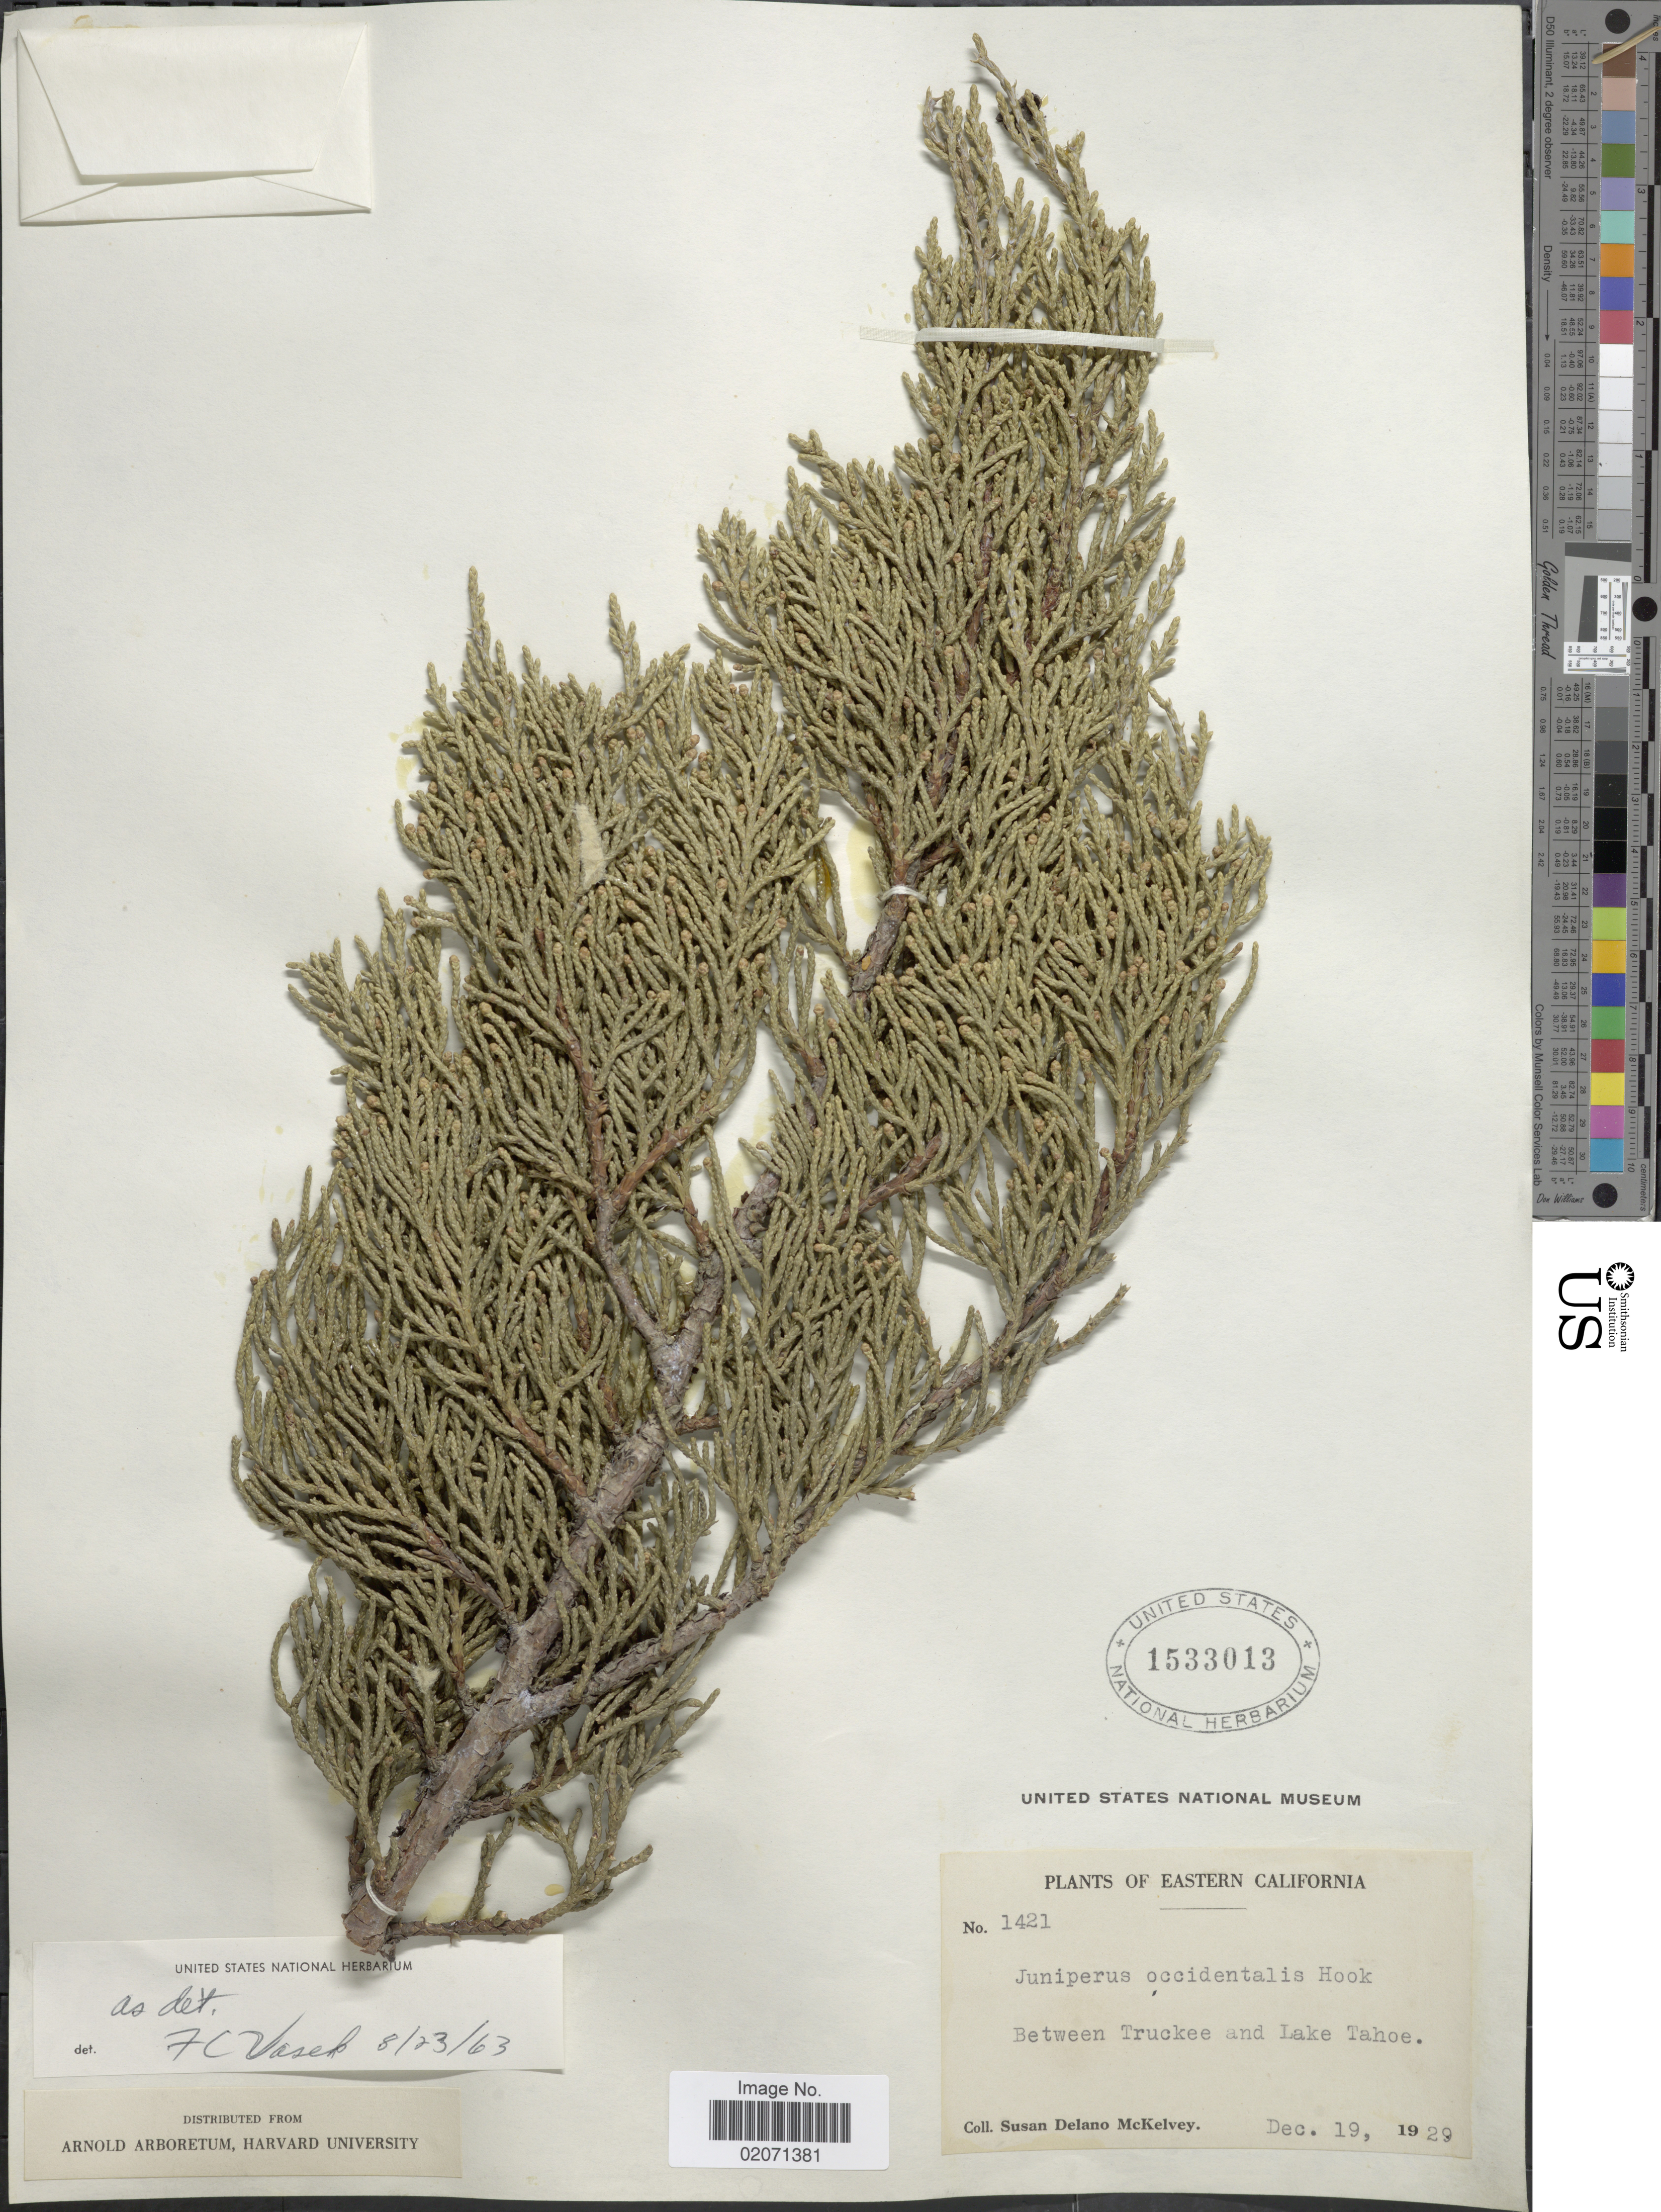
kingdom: Plantae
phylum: Tracheophyta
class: Pinopsida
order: Pinales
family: Cupressaceae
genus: Juniperus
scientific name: Juniperus occidentalis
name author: Hook.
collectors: S. A. McKelvey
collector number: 1421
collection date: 1929-12-19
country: United States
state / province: California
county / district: Nevada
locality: Eastern California. Between Truckee and Lake Tahoe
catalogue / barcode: US 1533013